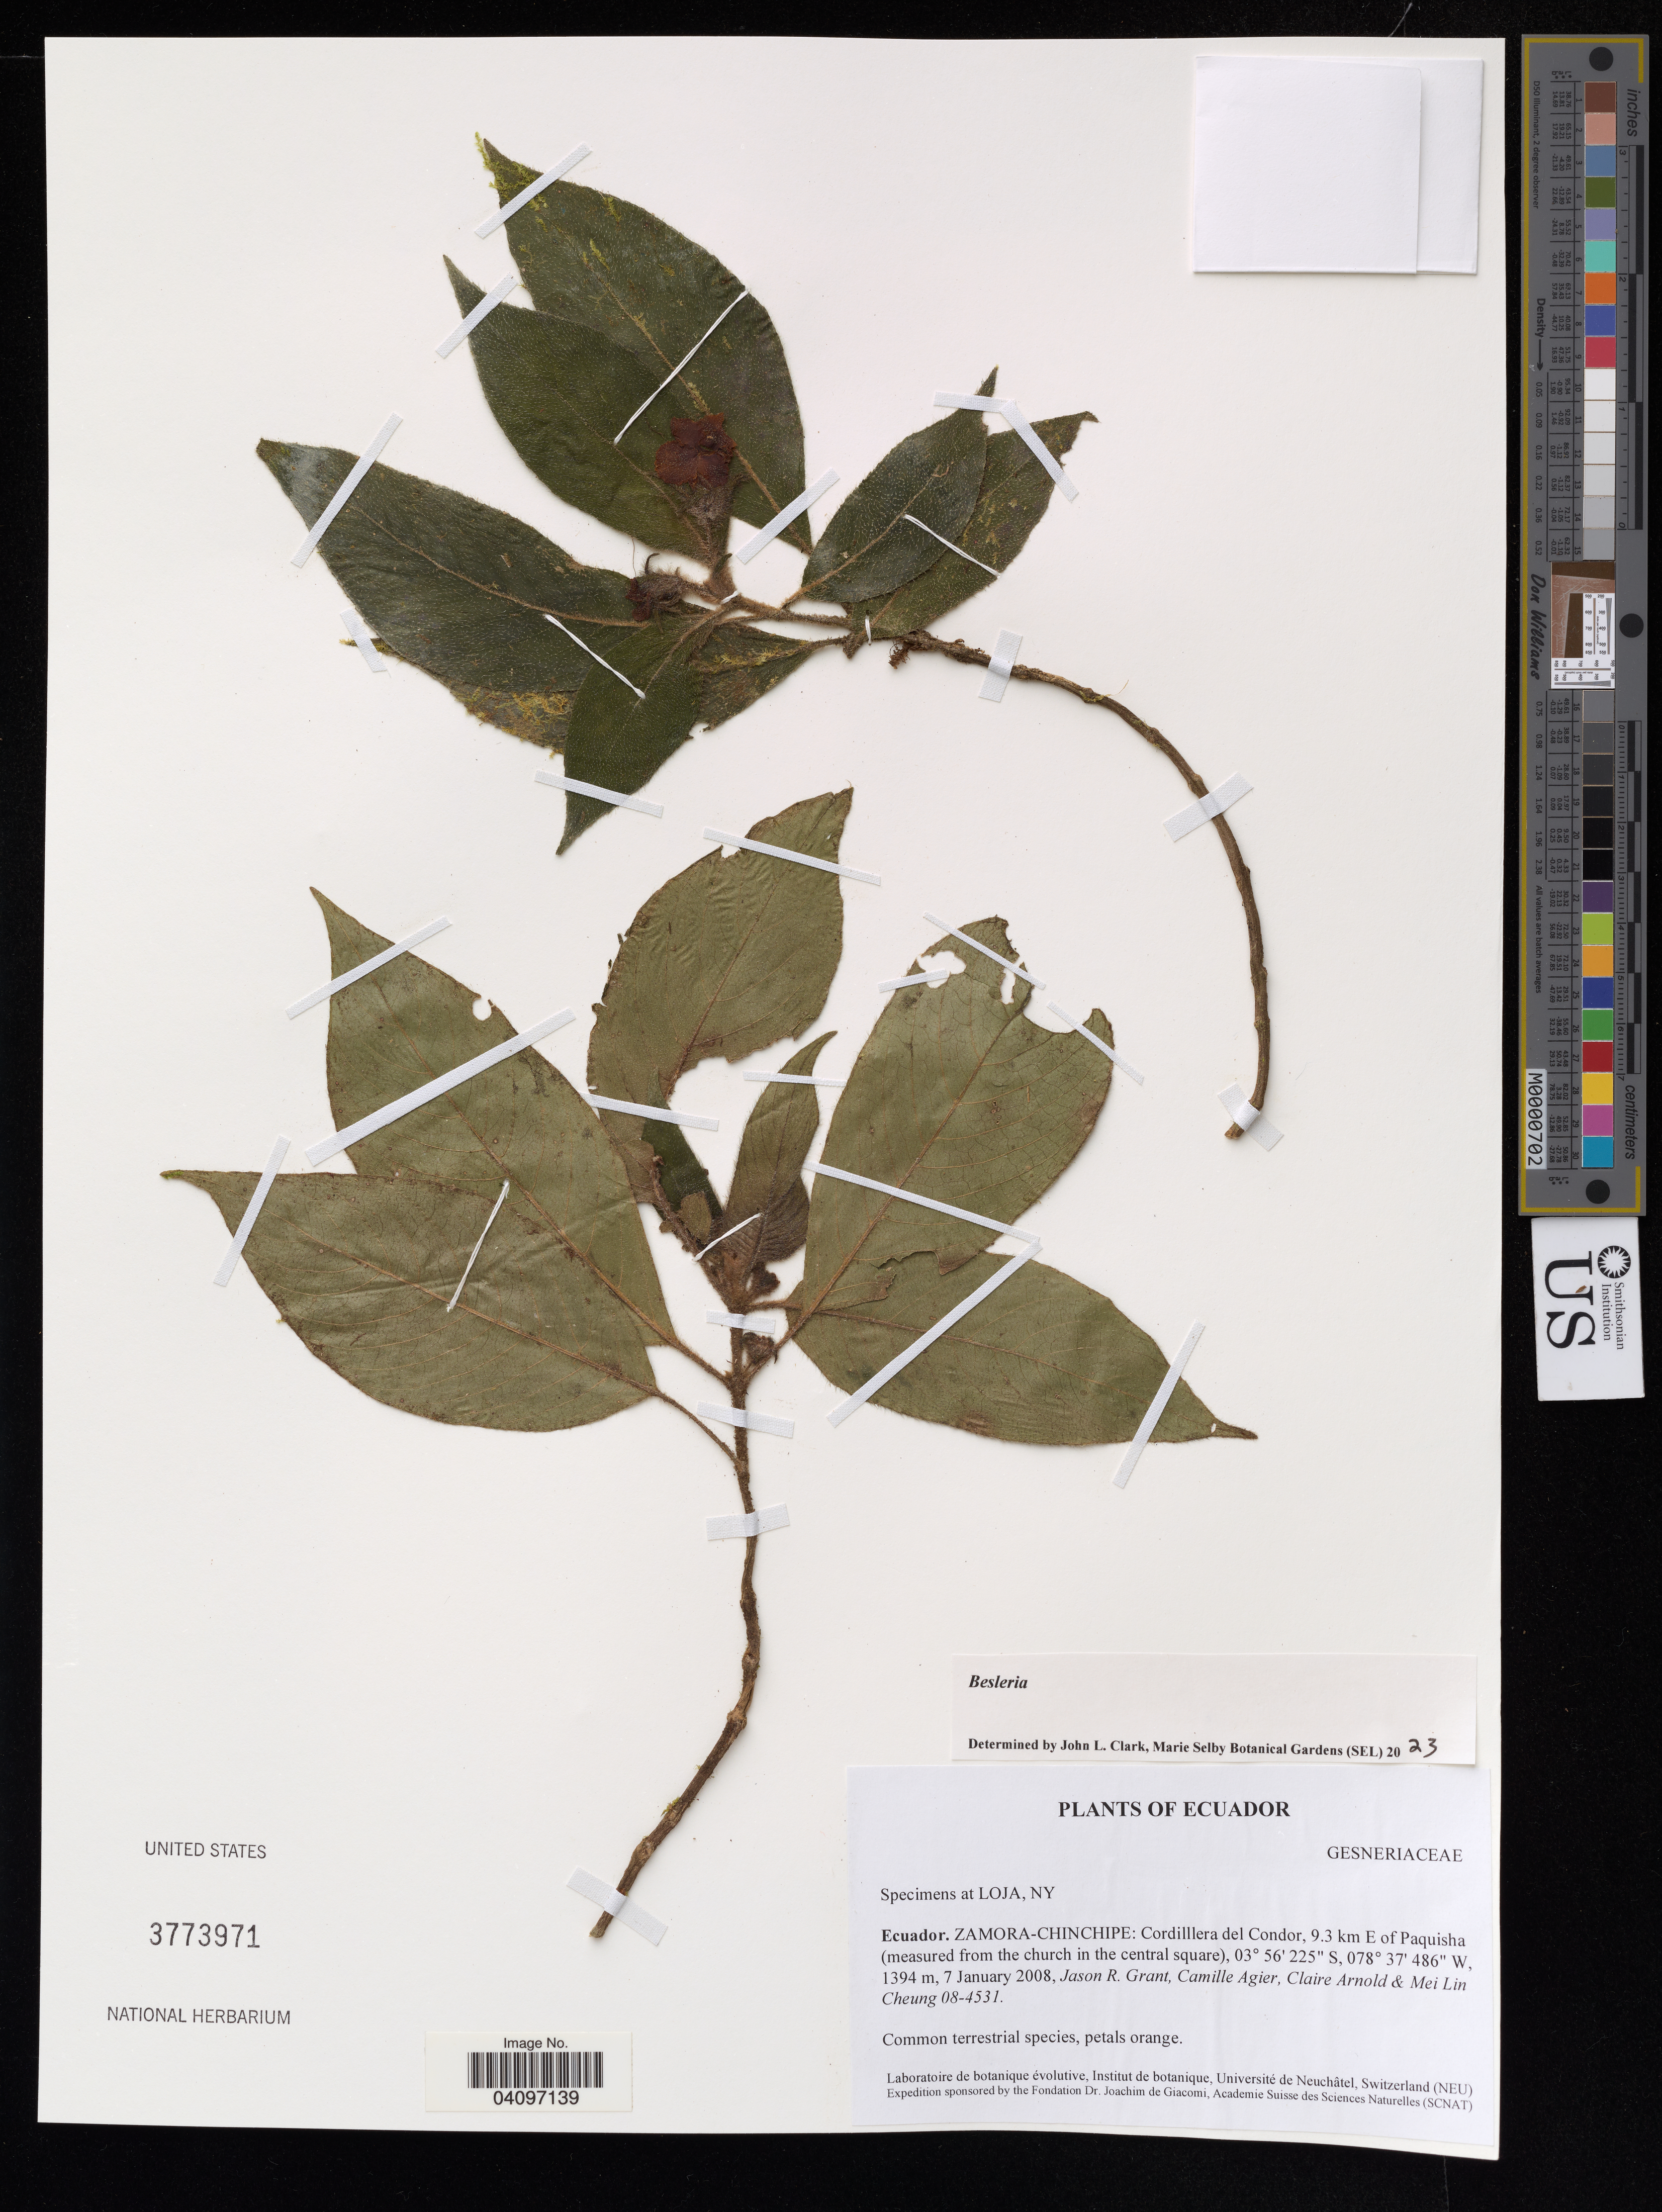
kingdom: Plantae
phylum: Tracheophyta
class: Magnoliopsida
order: Lamiales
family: Gesneriaceae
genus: Besleria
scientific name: Besleria sp.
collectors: J. R. Grant, C. Agier, C. Arnold & M. Cheung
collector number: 08-4531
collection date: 2008-01-07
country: Ecuador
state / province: Zamora-Chinchipe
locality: Cordilllera del Condor, 9.3 km E of Paquisha (measured from the church in the central square).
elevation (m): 1394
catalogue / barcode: US 3773971